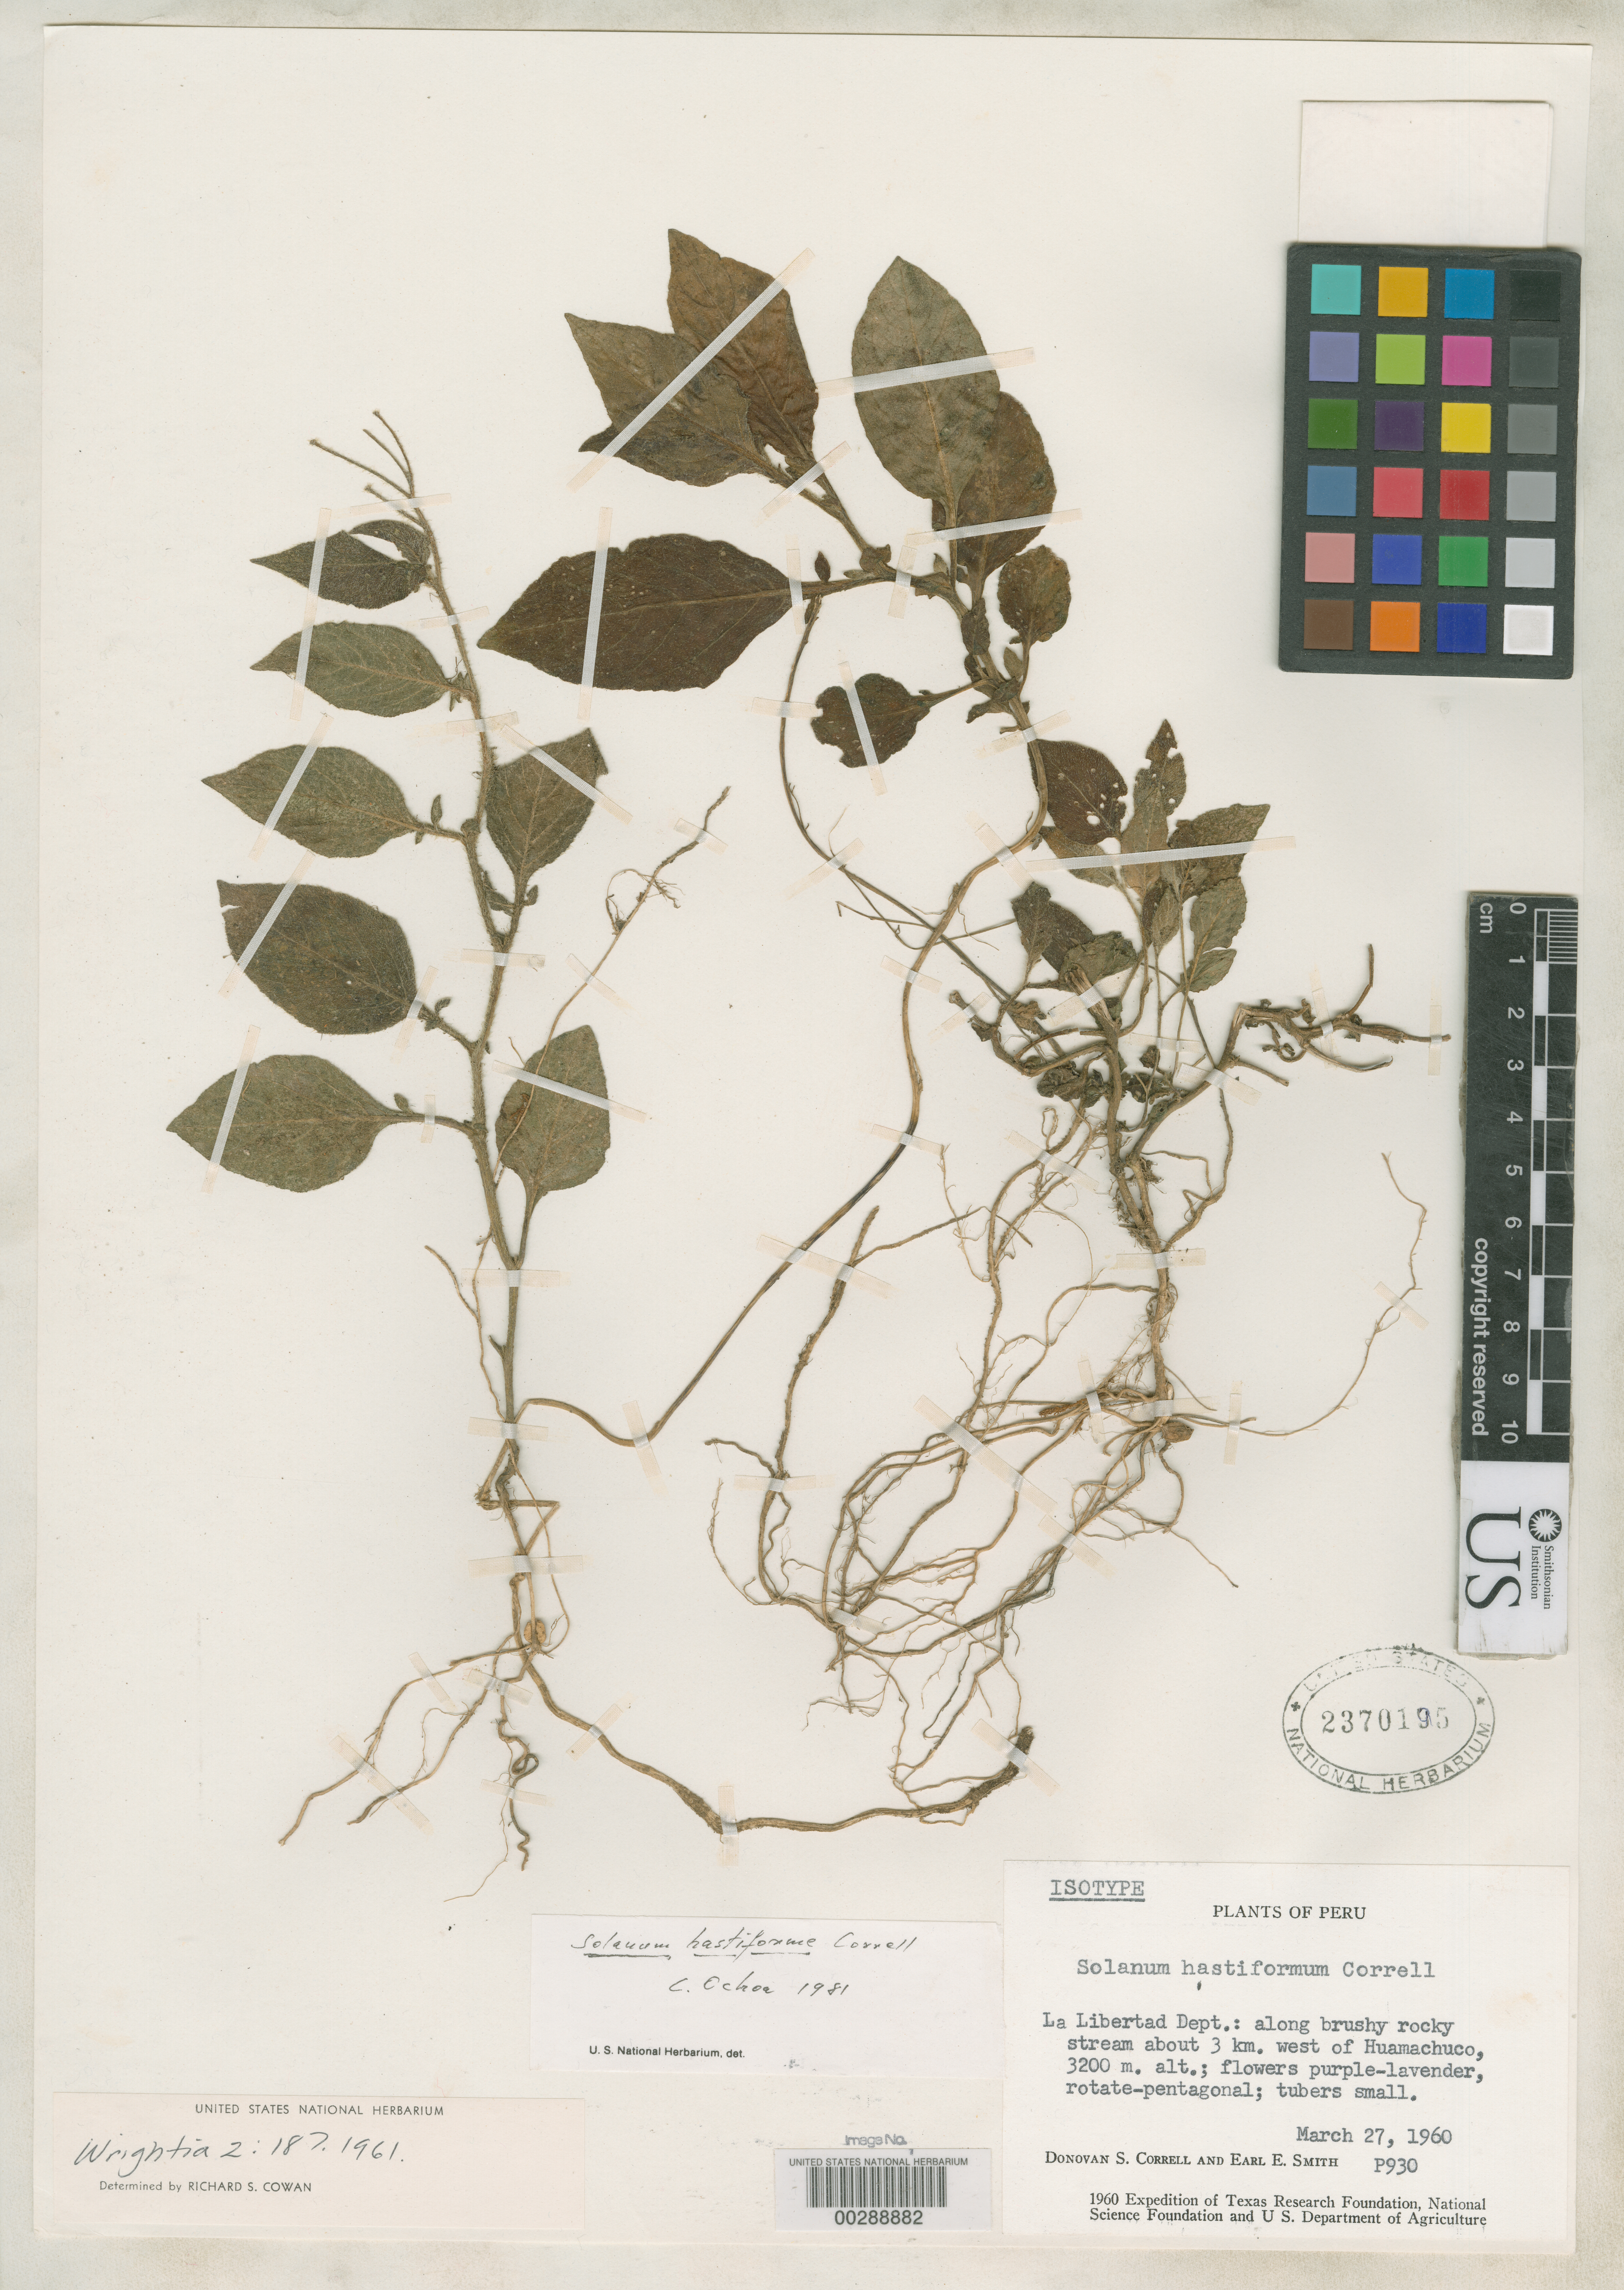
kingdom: Plantae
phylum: Tracheophyta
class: Magnoliopsida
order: Solanales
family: Solanaceae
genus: Solanum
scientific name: Solanum hastiforme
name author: Correll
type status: Isotype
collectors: D. S. Correll & E. E. Smith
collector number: P 930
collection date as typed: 27 Mar 1960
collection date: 1960-03-27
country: Peru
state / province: La Libertad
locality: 3 km. W of Huamachuco.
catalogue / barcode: US 2370195